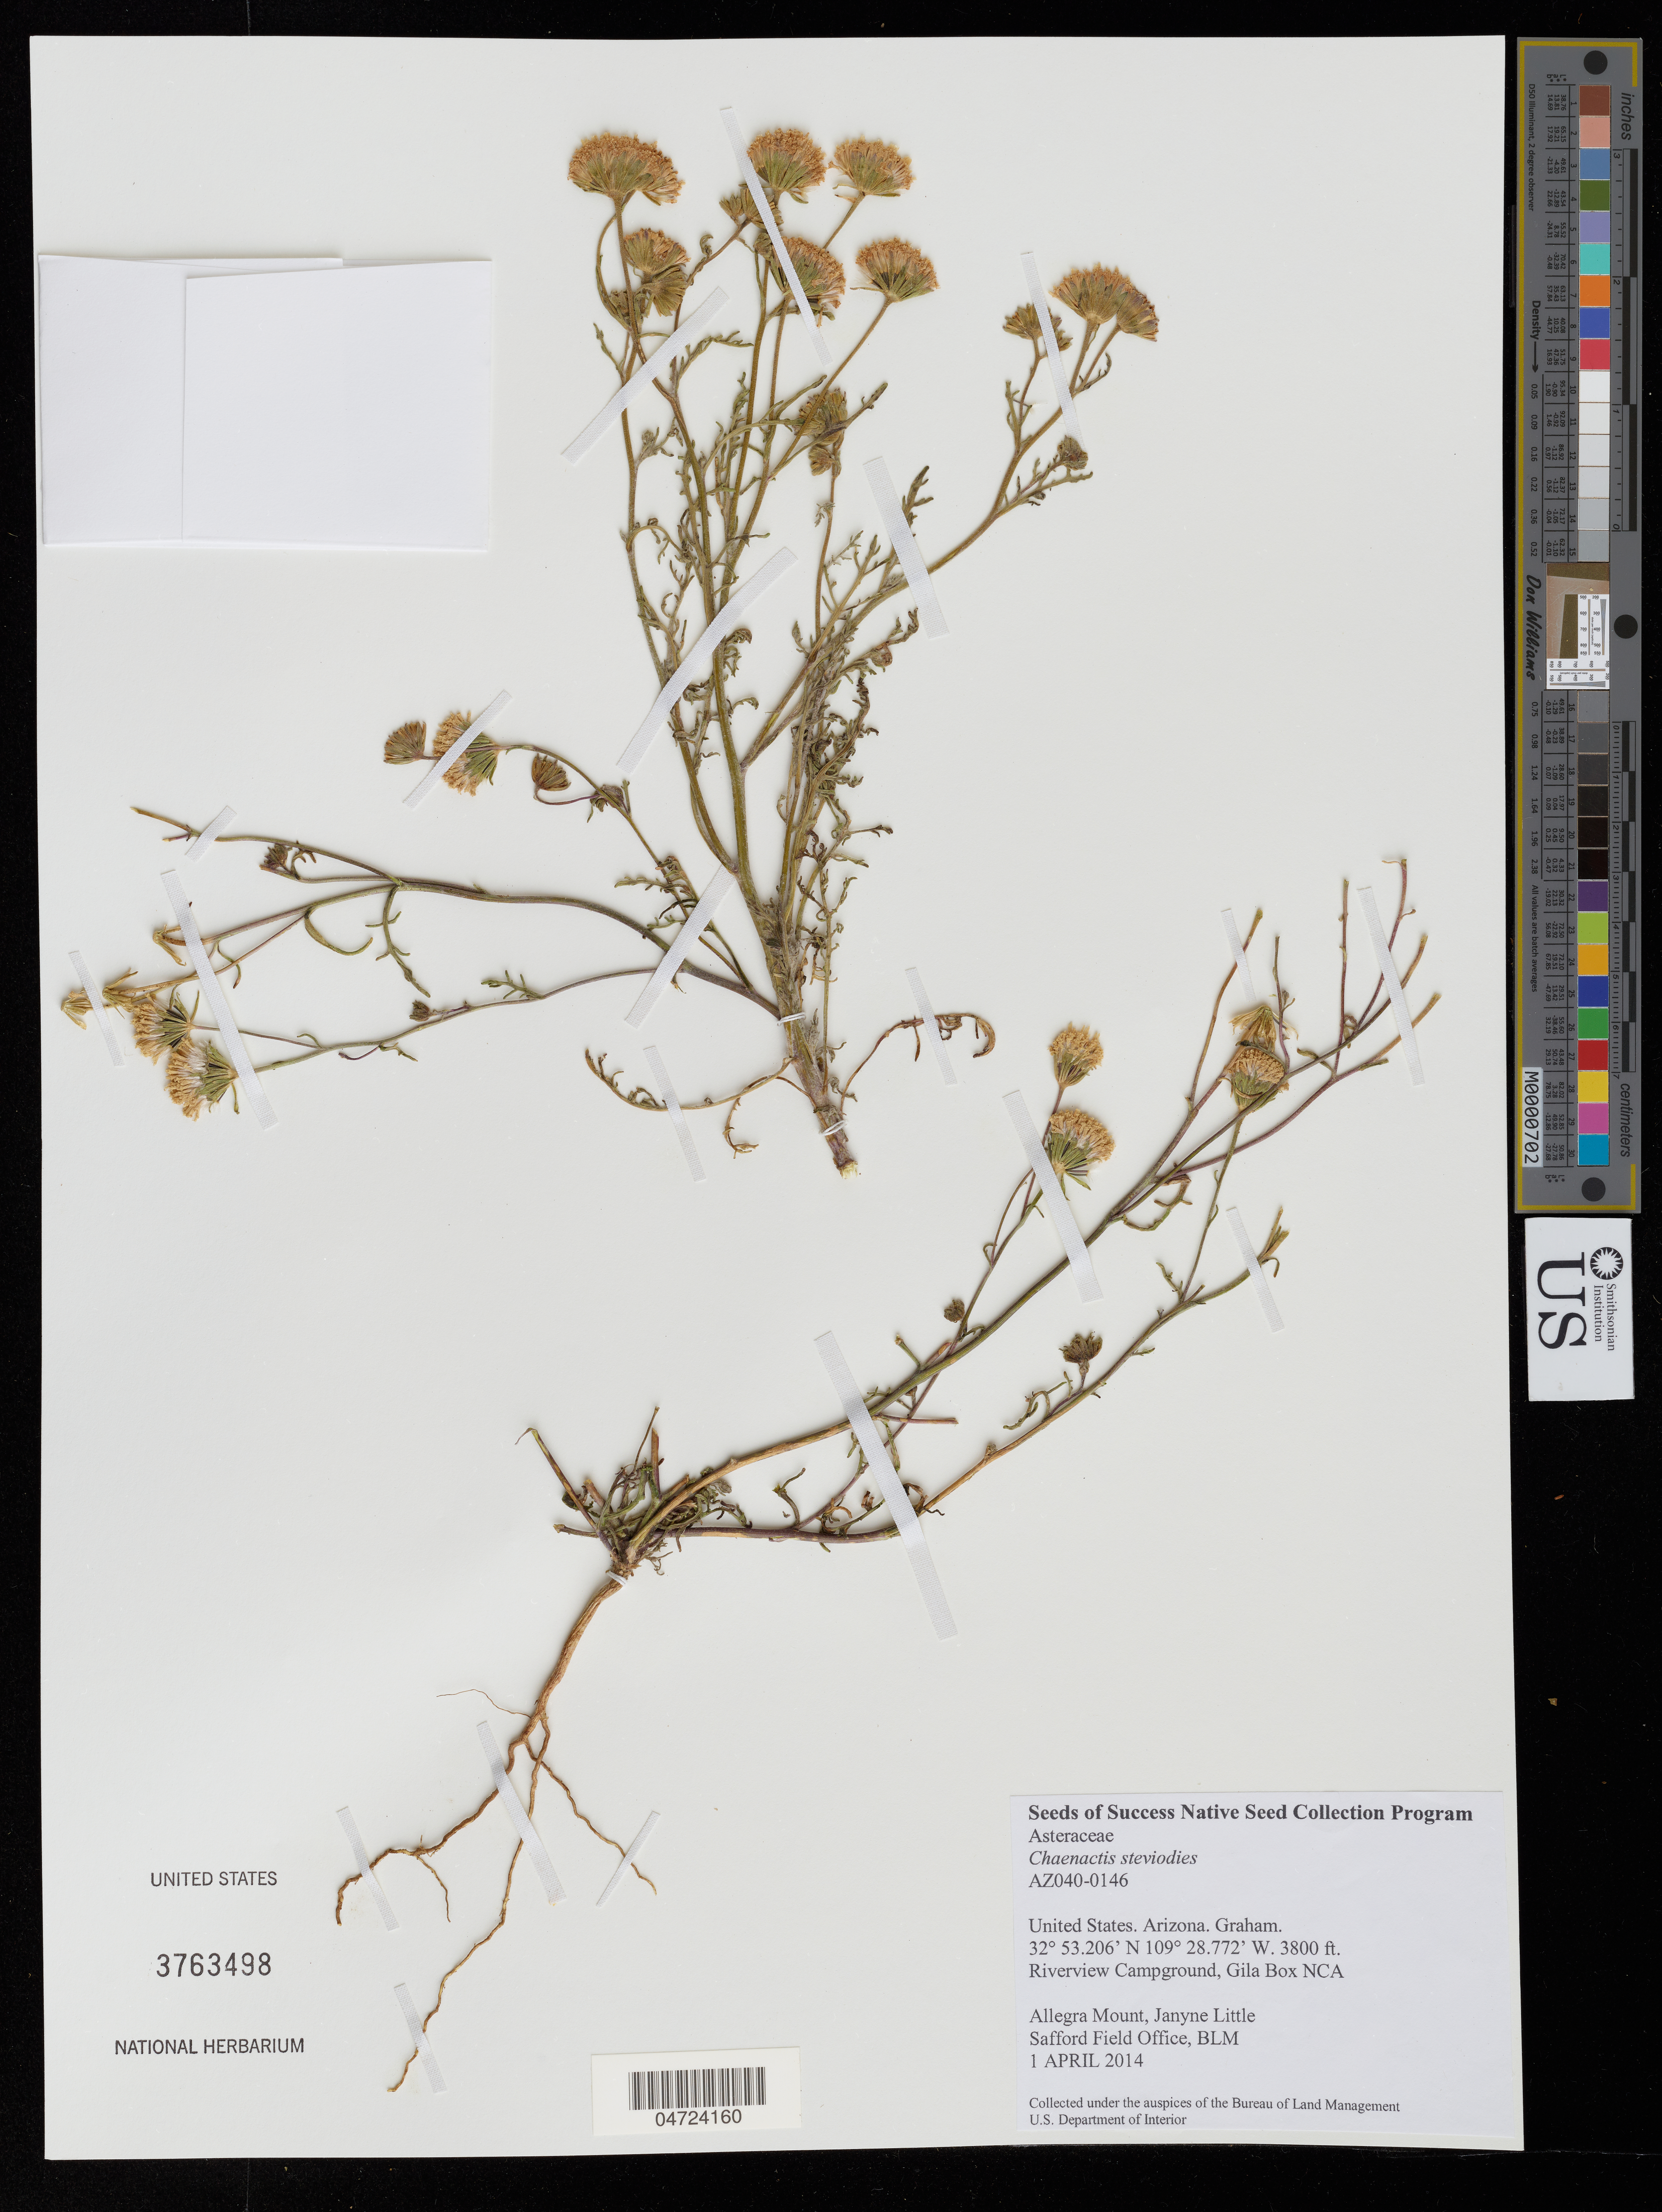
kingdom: Plantae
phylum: Tracheophyta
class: Magnoliopsida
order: Asterales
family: Asteraceae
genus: Chaenactis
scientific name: Chaenactis stevioides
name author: Hook. & Arn.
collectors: A. Mount & J. Little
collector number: AZ040-0146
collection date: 2014-04-01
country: United States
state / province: Arizona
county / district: Graham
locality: Graham. Riverview Campground, Gila Box NCA.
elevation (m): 1158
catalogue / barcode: US 3763498